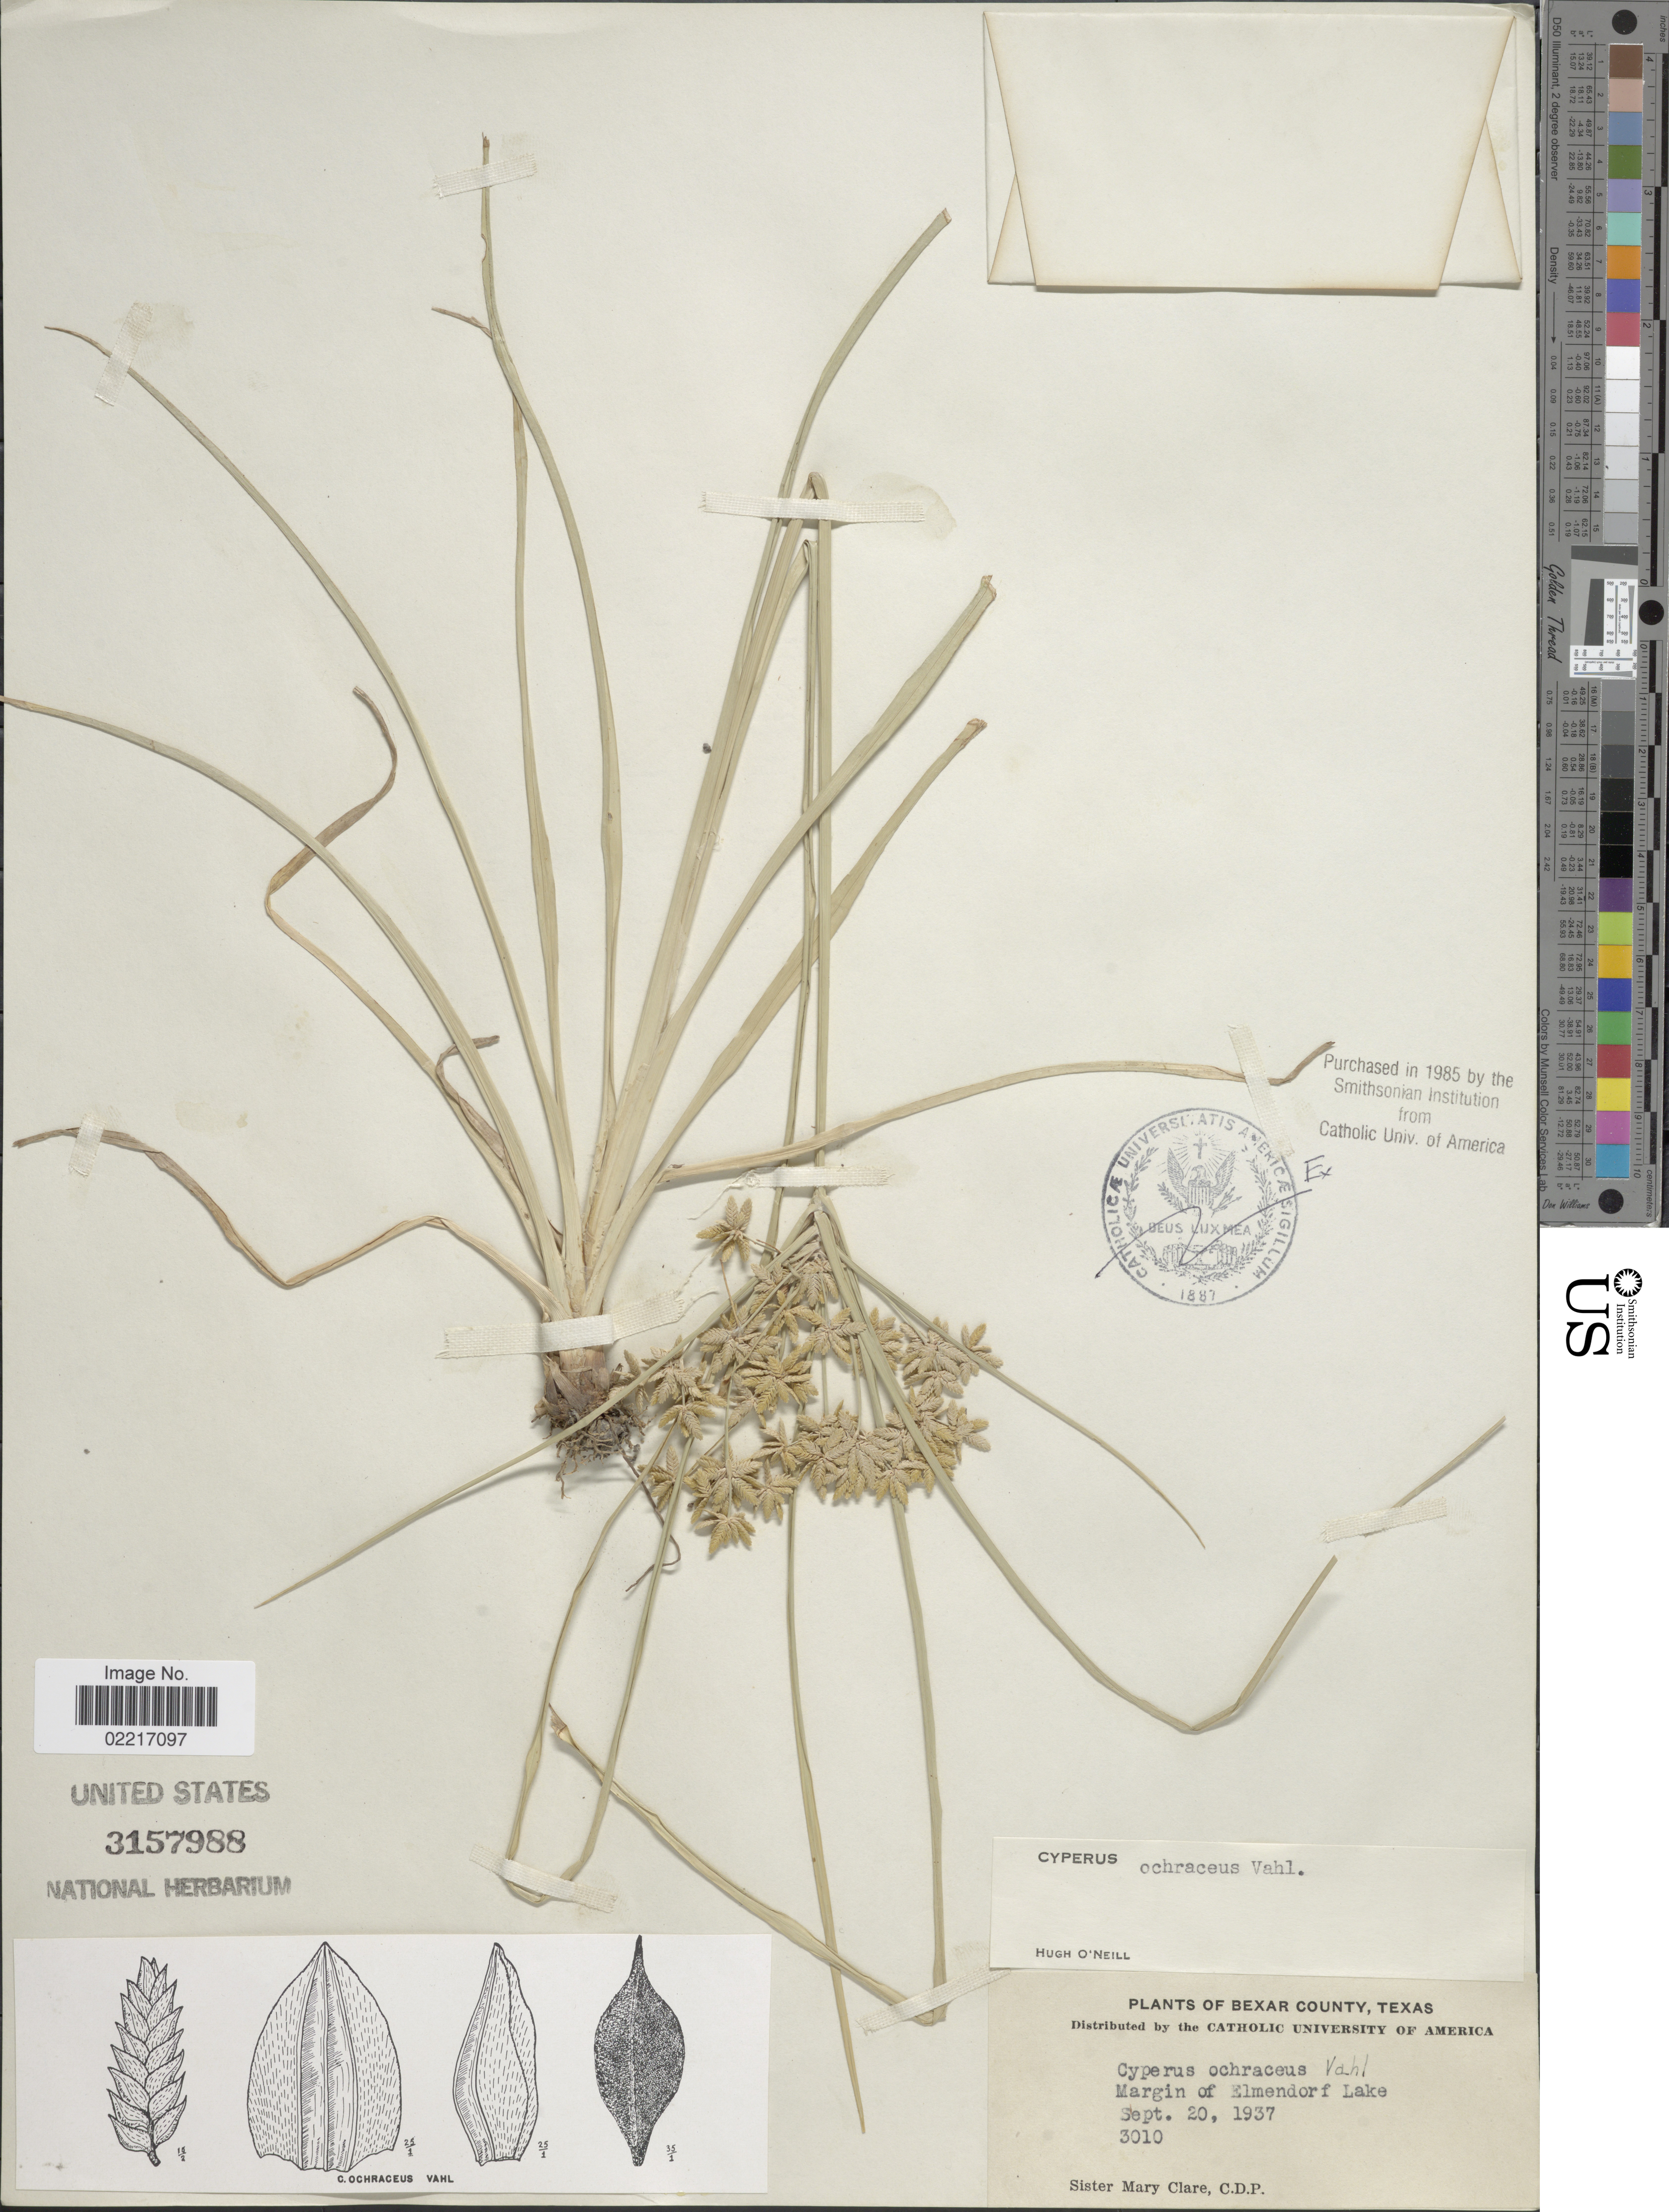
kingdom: Plantae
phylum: Tracheophyta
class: Liliopsida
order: Poales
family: Cyperaceae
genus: Cyperus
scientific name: Cyperus ochraceus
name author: Vahl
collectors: M. Clare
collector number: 3010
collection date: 1937-09-20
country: United States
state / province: Texas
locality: Bexar County, Margin of Elmendorf Lake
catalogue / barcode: US 3157988